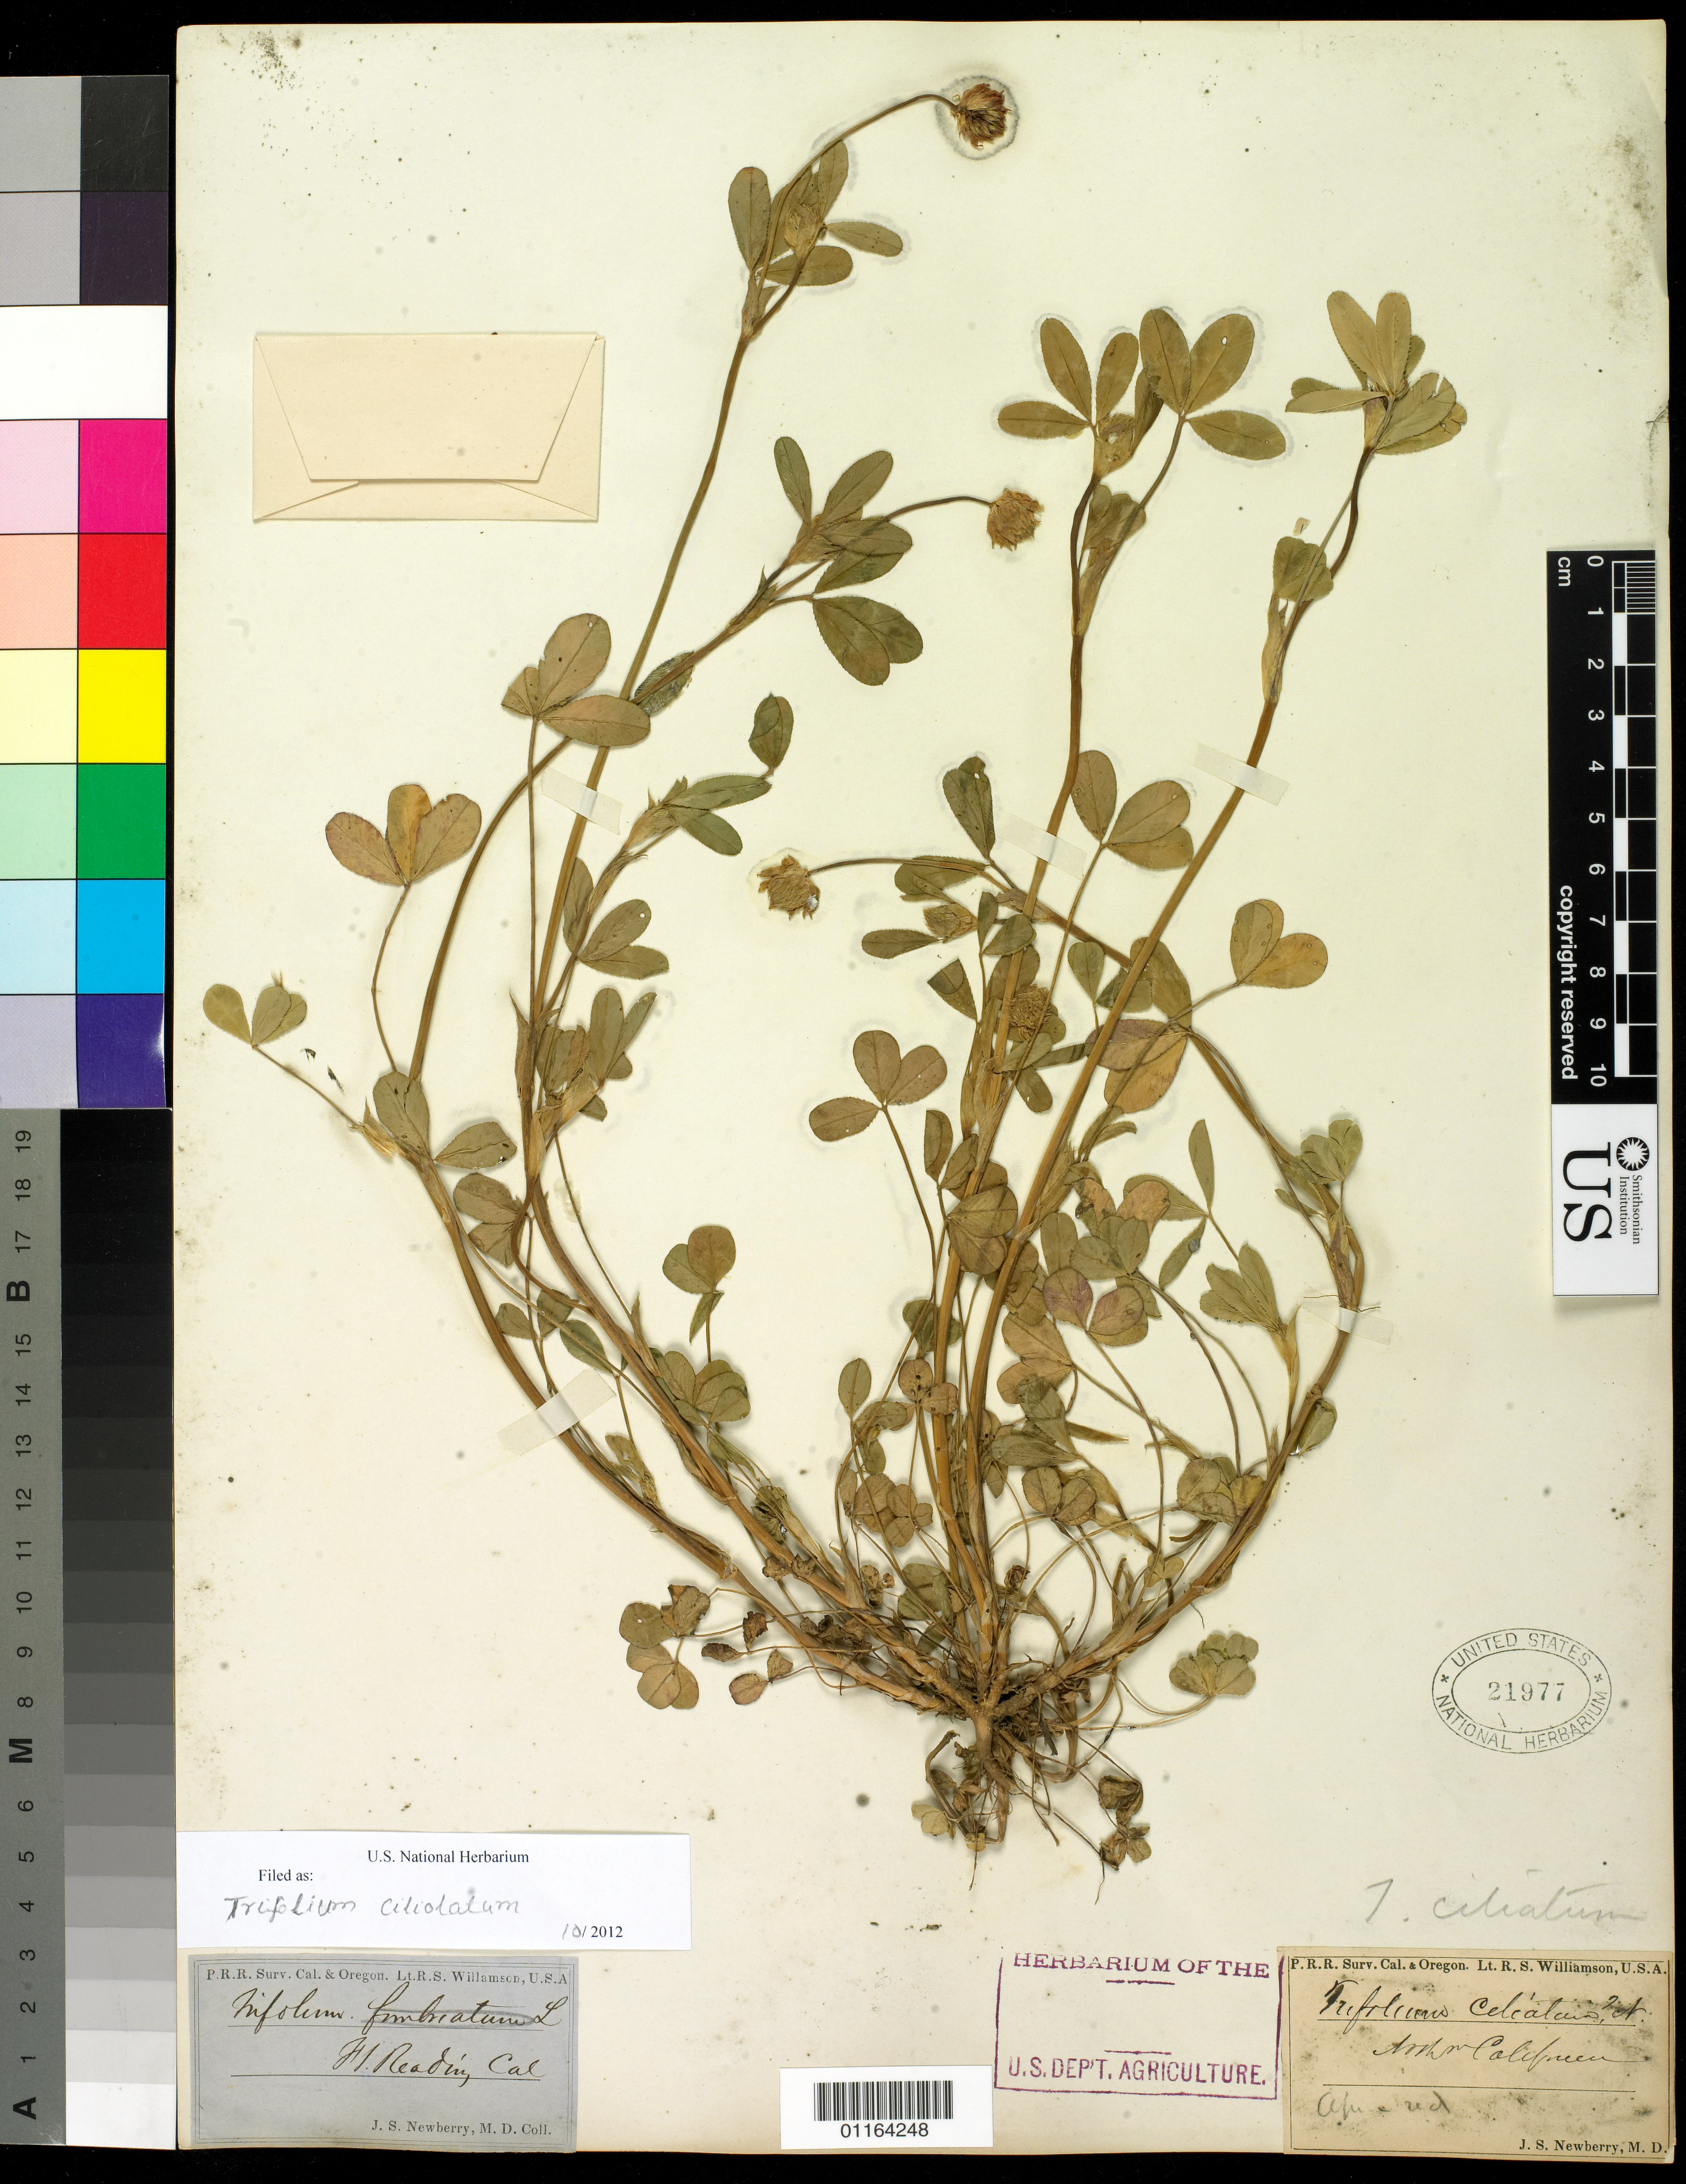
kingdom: Plantae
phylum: Tracheophyta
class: Magnoliopsida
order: Fabales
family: Fabaceae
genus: Trifolium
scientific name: Trifolium ciliolatum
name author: Benth.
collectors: J. S. Newberry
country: United States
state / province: California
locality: Fort Reading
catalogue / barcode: US 21977